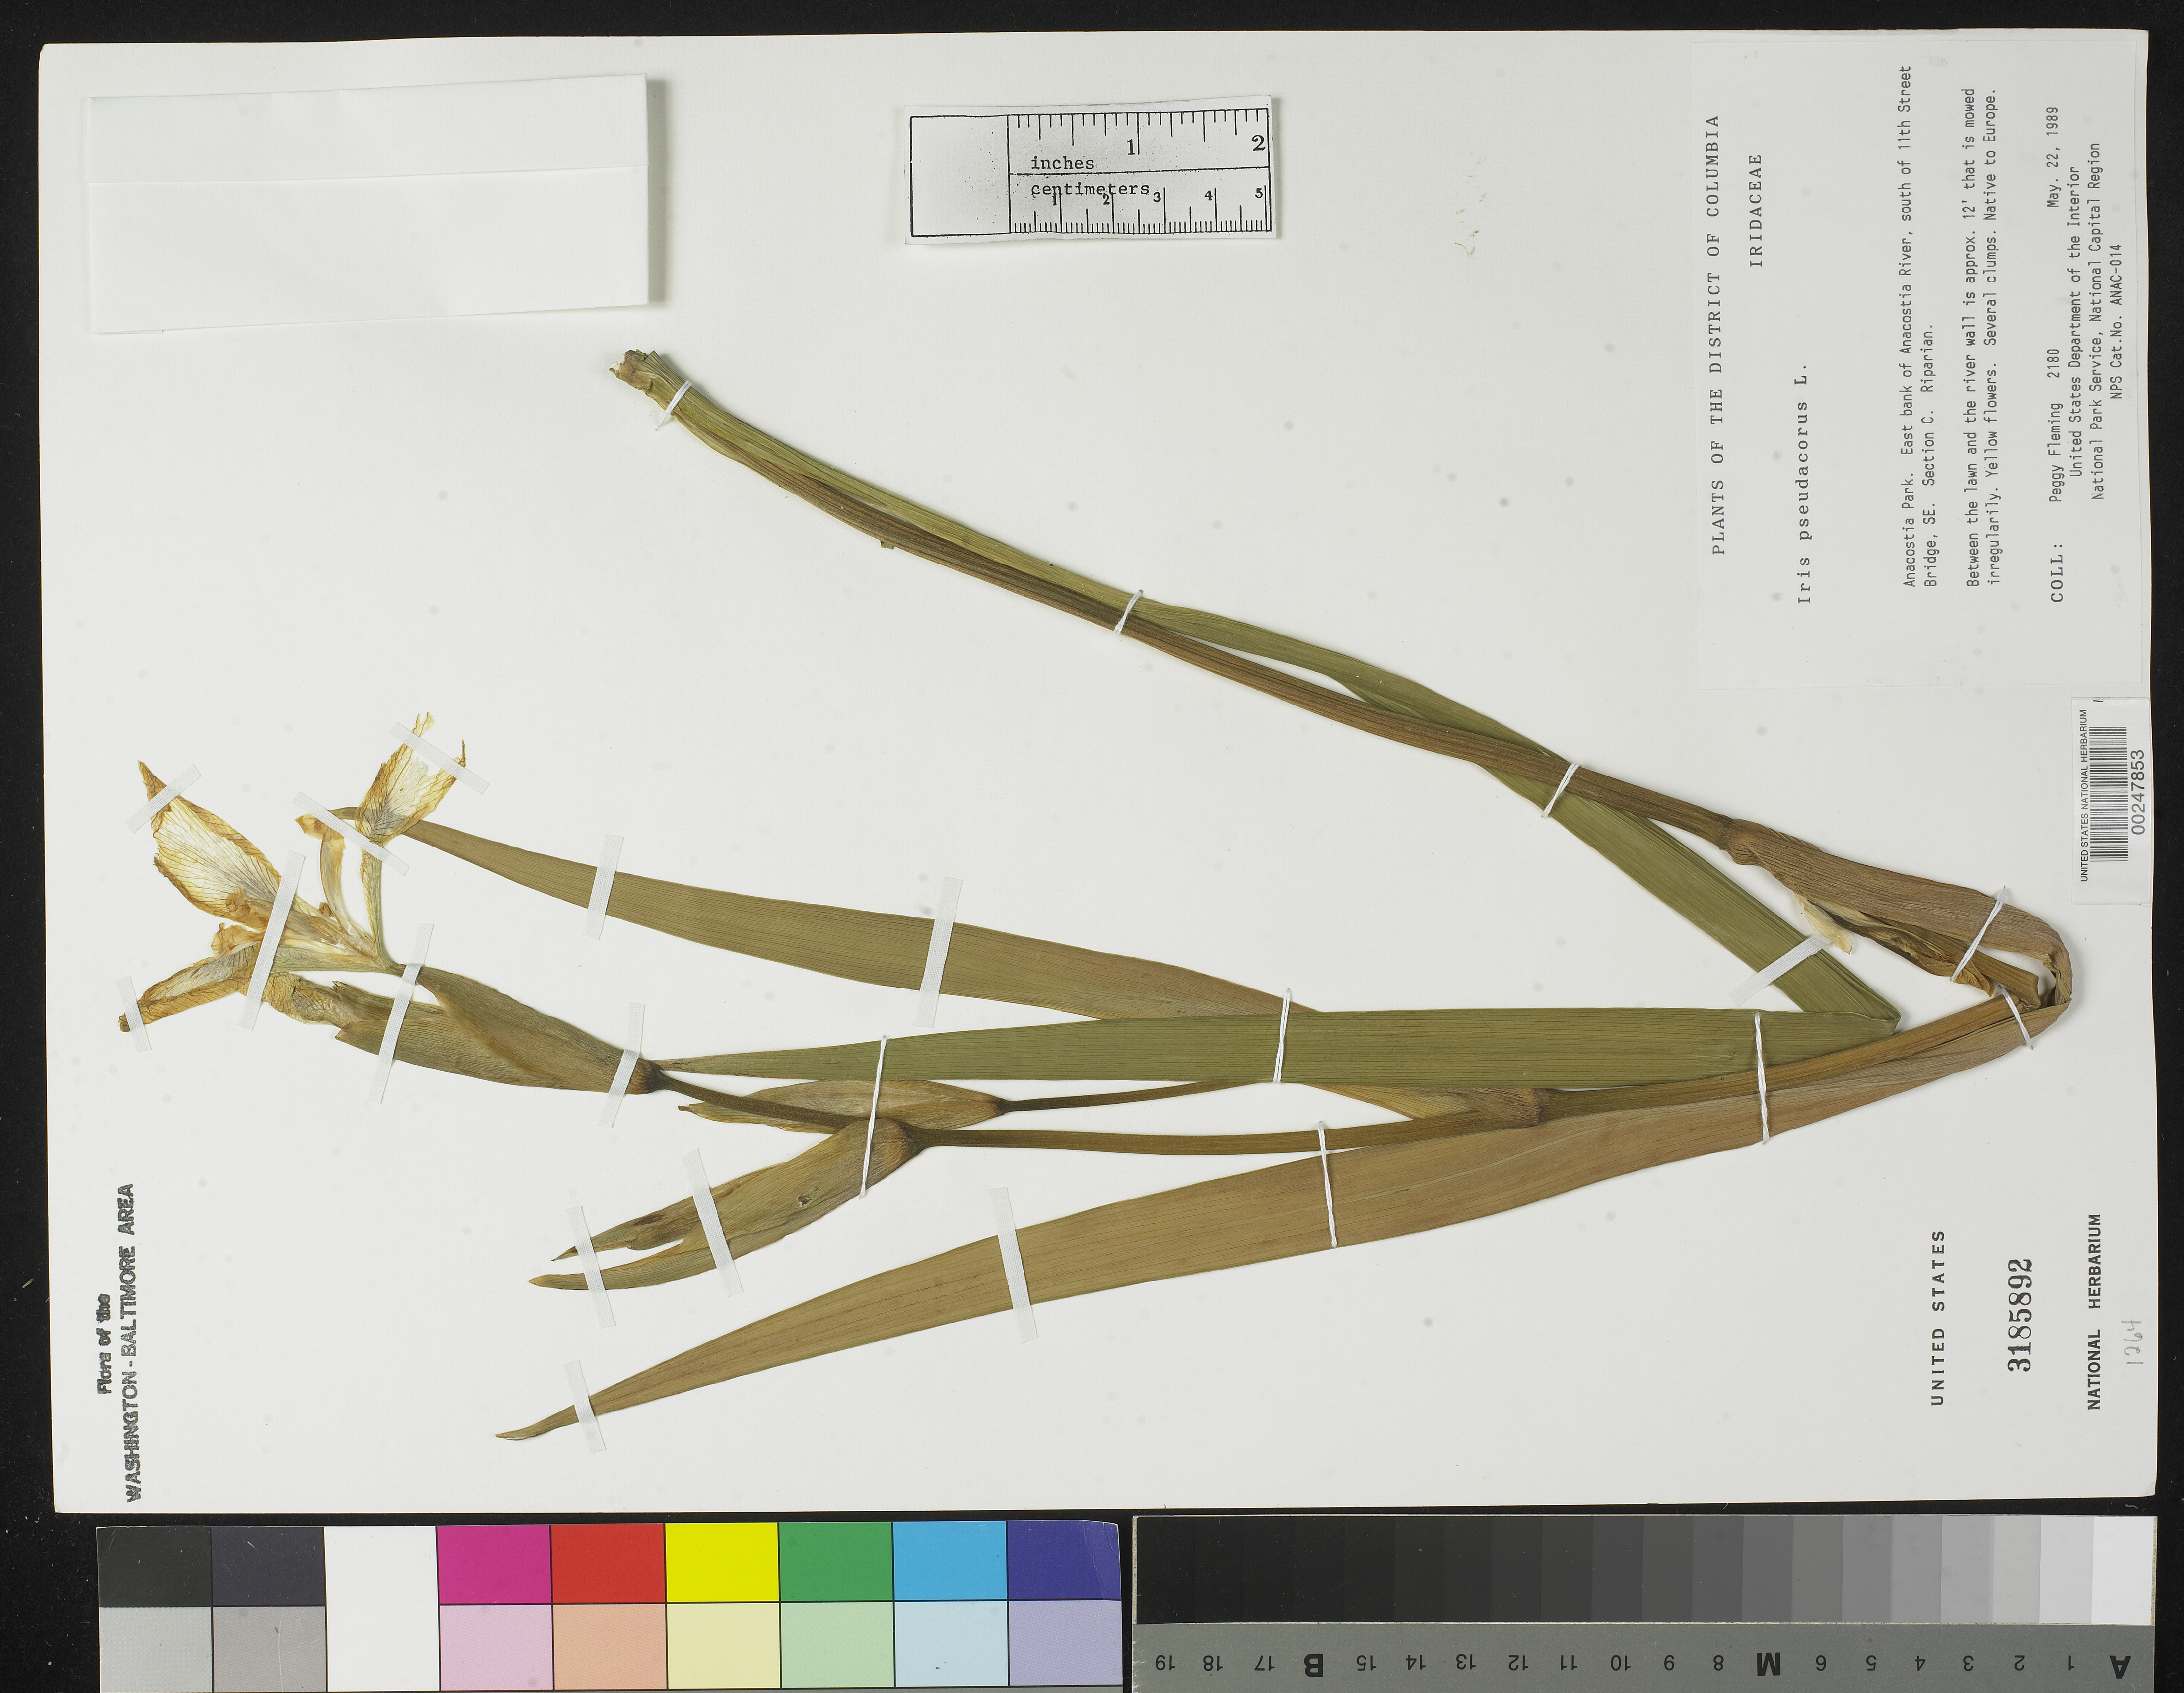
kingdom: Plantae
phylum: Tracheophyta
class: Liliopsida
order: Asparagales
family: Iridaceae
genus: Iris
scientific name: Iris pseudacorus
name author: L.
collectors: P. Fleming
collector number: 2180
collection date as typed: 22 May 1989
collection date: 1989-05-22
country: United States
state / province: District of Columbia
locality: Anacostia Park, east bank of Anacostia River, S of 11th St Bridge, Se, Section C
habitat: Between lawn and river wall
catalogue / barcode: US 3185892